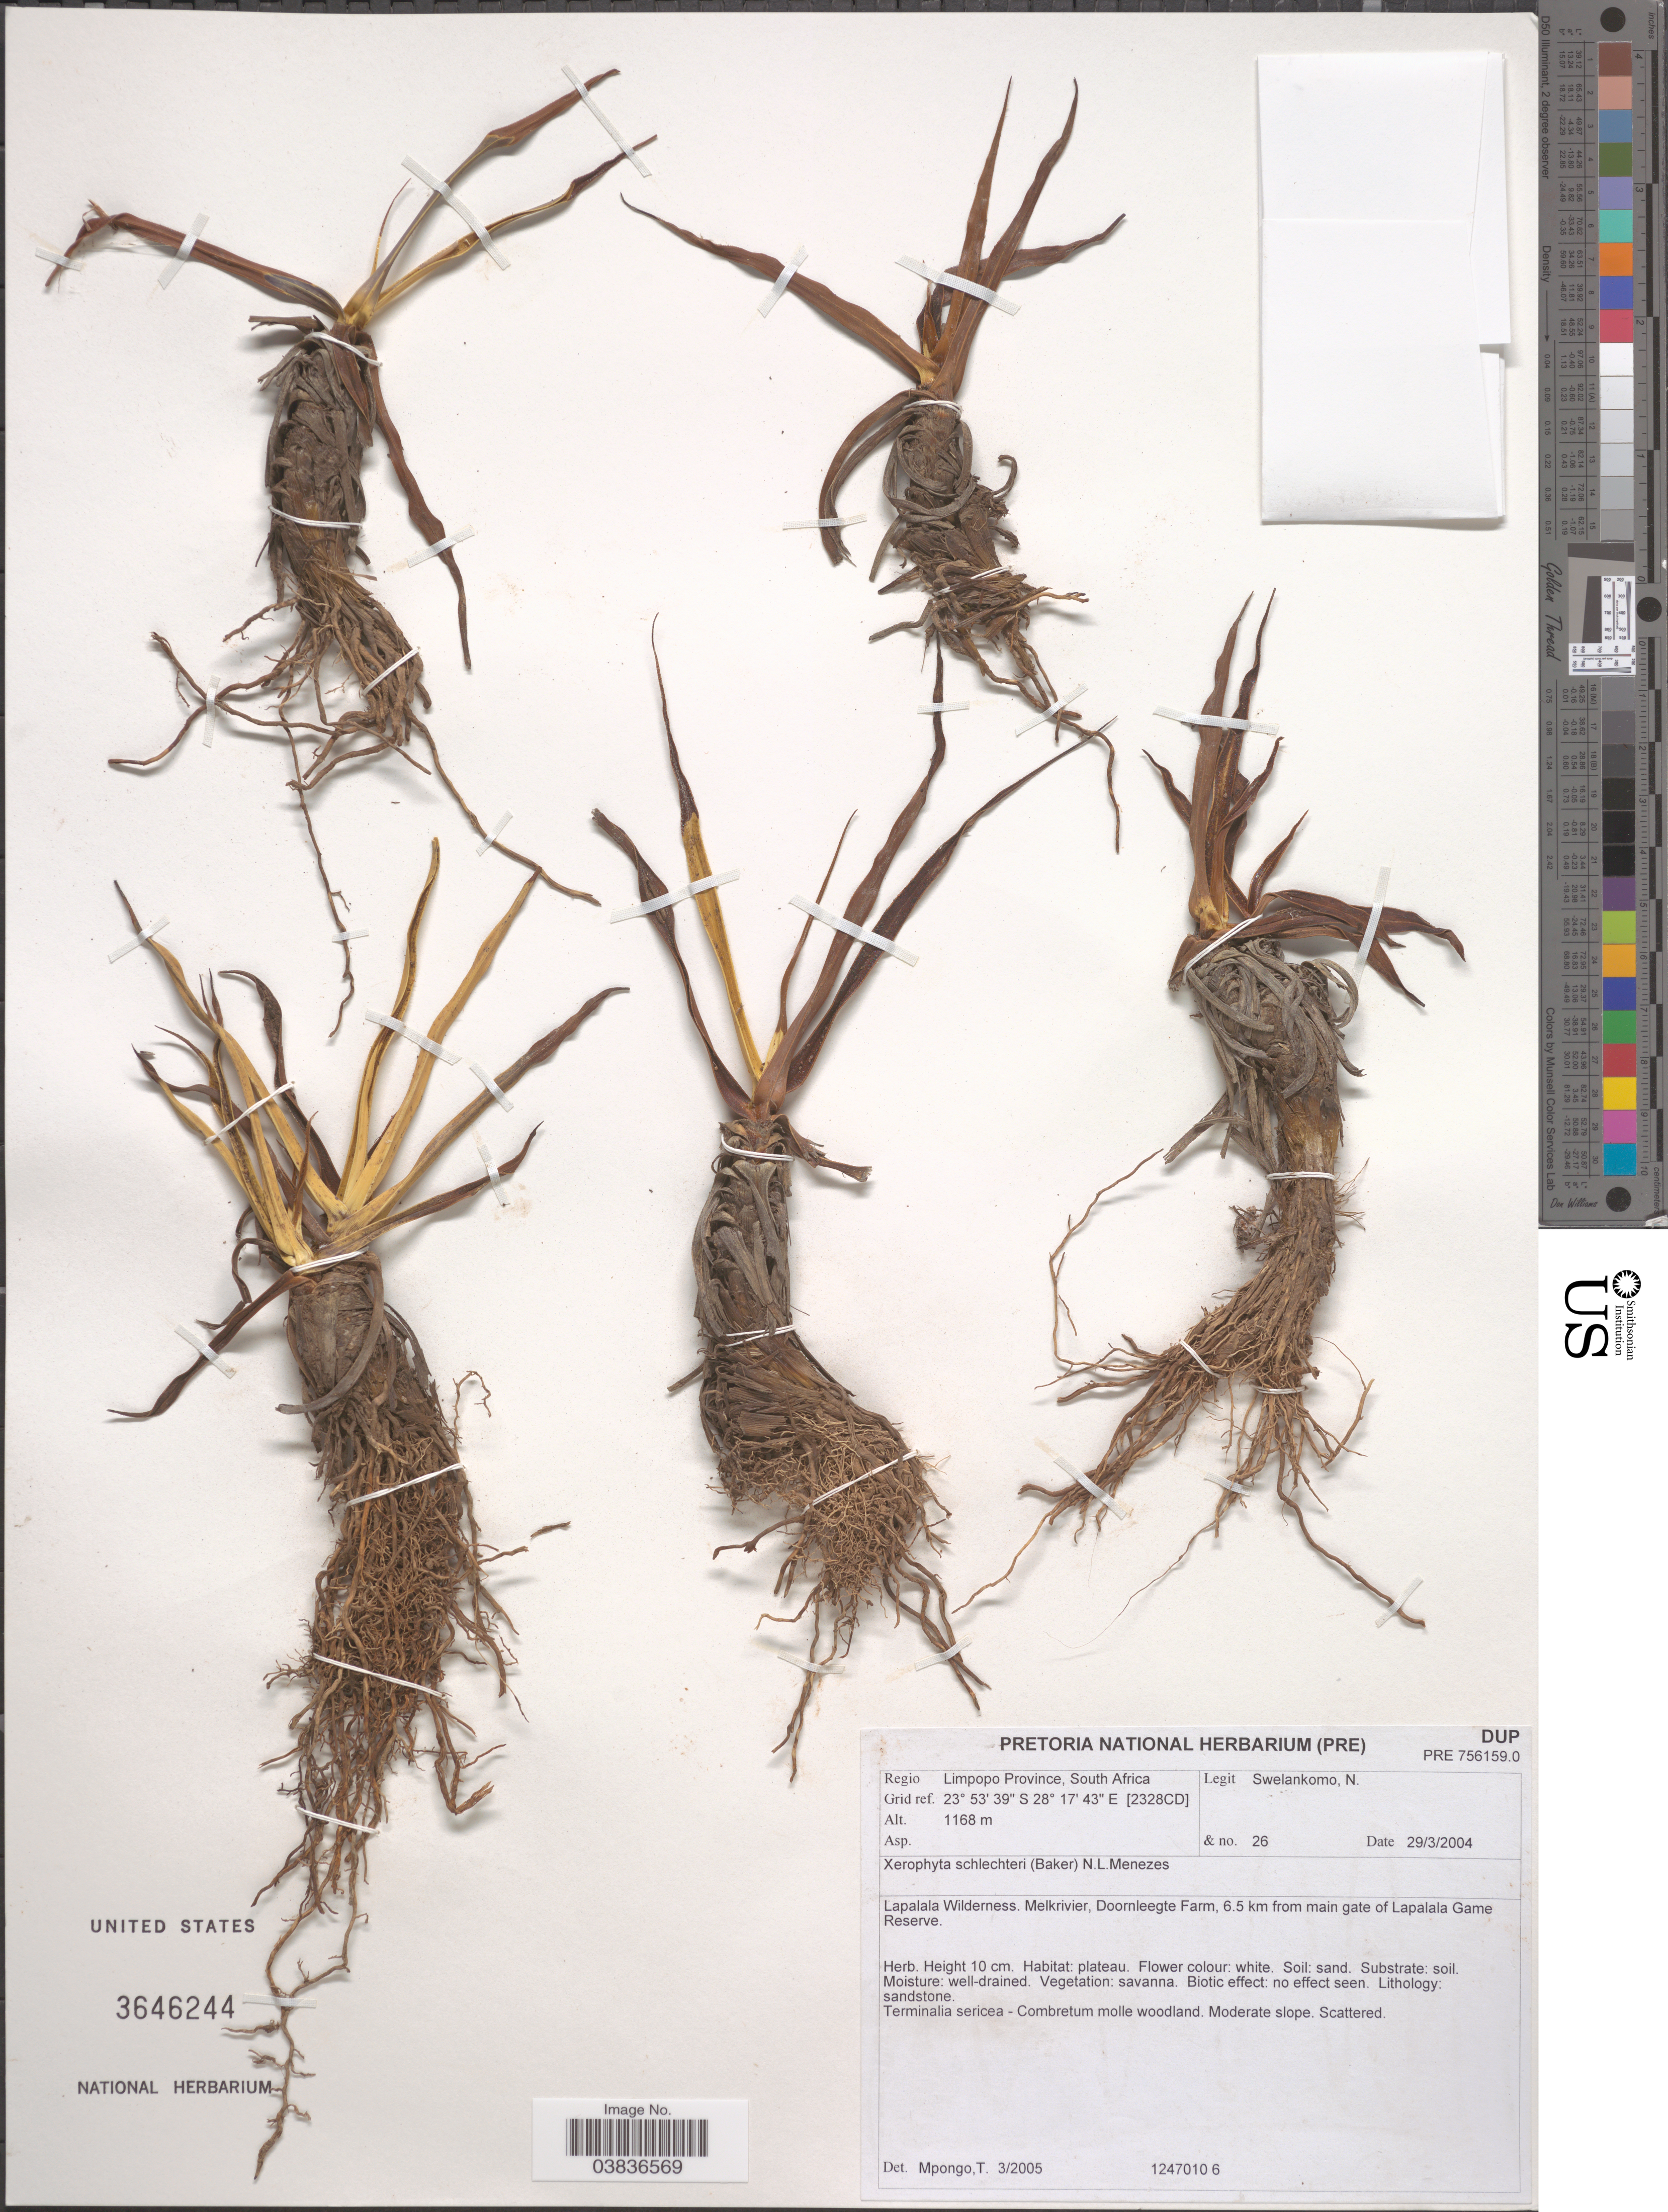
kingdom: Plantae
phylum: Tracheophyta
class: Liliopsida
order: Pandanales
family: Velloziaceae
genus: Xerophyta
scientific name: Xerophyta schlechteri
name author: (Baker) N.L. Menezes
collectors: N. Swelankomo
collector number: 26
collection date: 2004-03-29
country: South Africa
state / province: Limpopo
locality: Regio Limpopo Province, South Africa. Grid ref. [2328CD]. Lapalala Wilderness. Melkrivier, Doornleegte Farm, 6.5 km from main gate of Lapalala Game Reserve.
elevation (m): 1168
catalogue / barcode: US 3646244